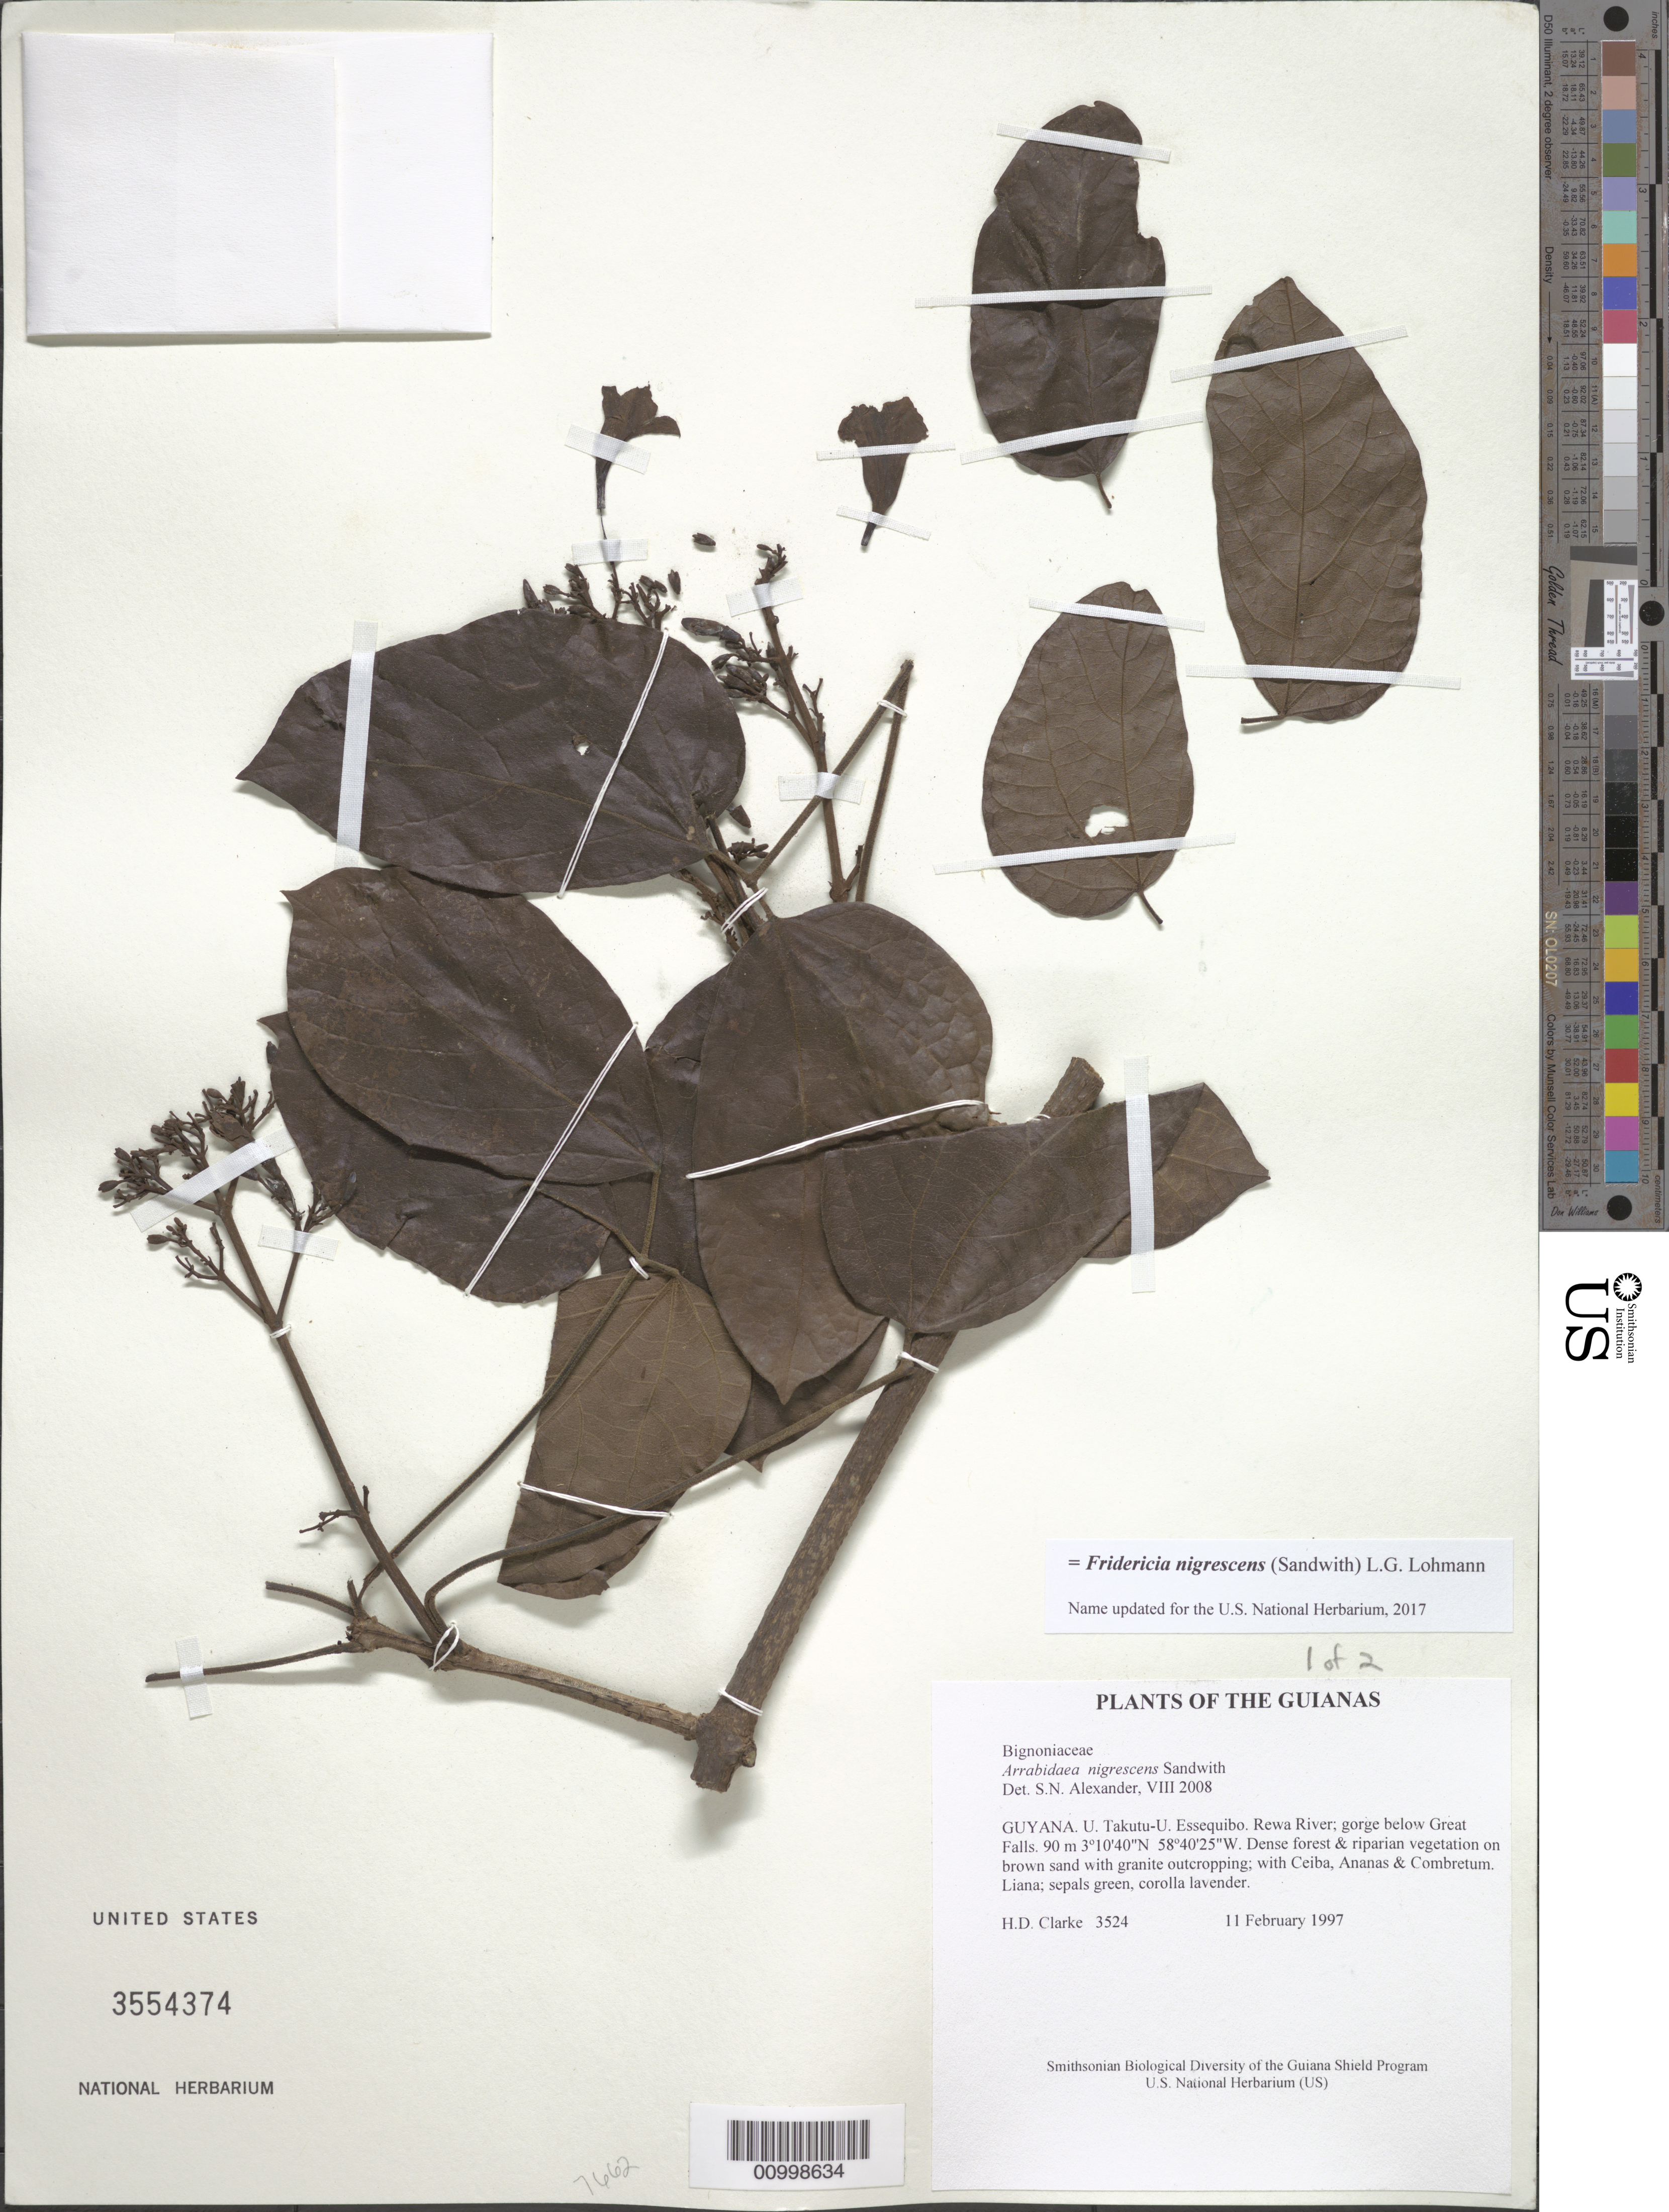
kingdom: Plantae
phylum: Tracheophyta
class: Magnoliopsida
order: Lamiales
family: Bignoniaceae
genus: Fridericia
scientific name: Fridericia nigrescens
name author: (Sandwith) L.G. Lohmann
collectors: H. D. Clarke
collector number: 3524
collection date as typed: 11 February 1997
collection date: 1997-02-11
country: Guyana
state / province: U. Takutu-U. Essequibo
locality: Rewa River; gorge below Great Falls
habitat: Dense forest & riparian vegetation on brown sand with granite outcropping; with Ceiba, Ananas & Combretum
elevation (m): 90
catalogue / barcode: US 3554374